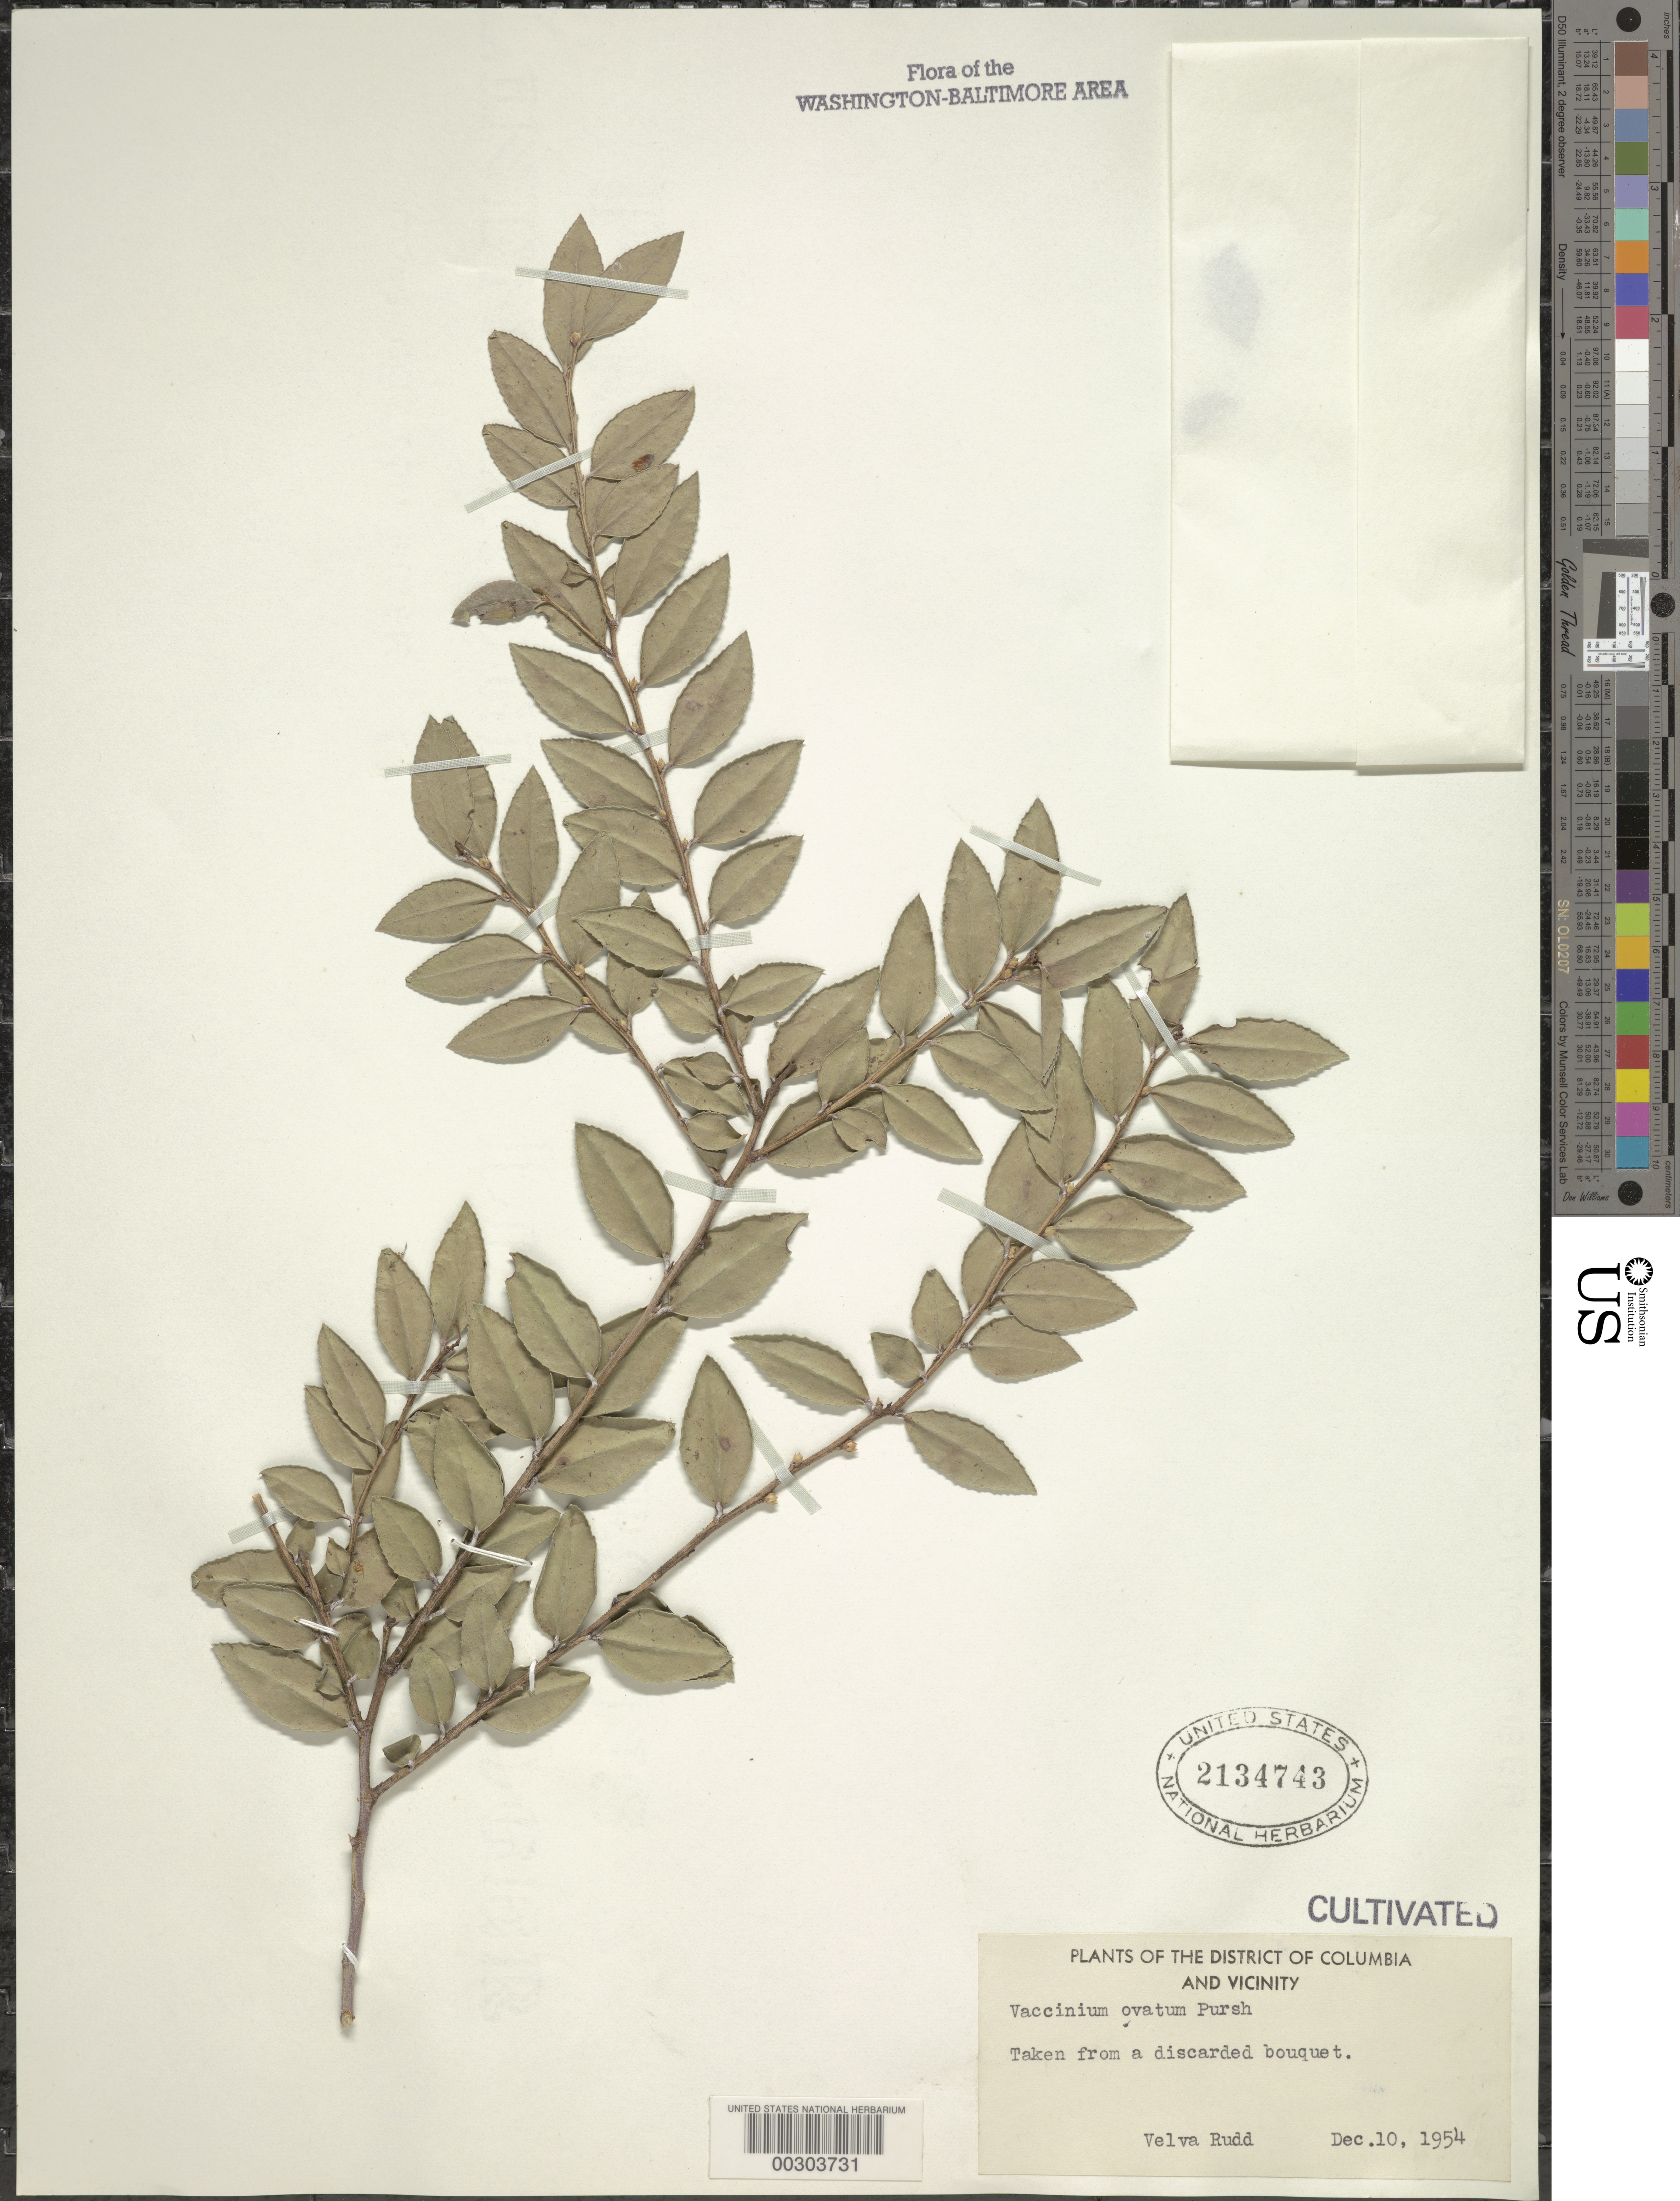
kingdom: Plantae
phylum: Tracheophyta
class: Magnoliopsida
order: Ericales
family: Ericaceae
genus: Vaccinium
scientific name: Vaccinium ovatum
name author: Pursh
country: United States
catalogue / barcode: US 2134743